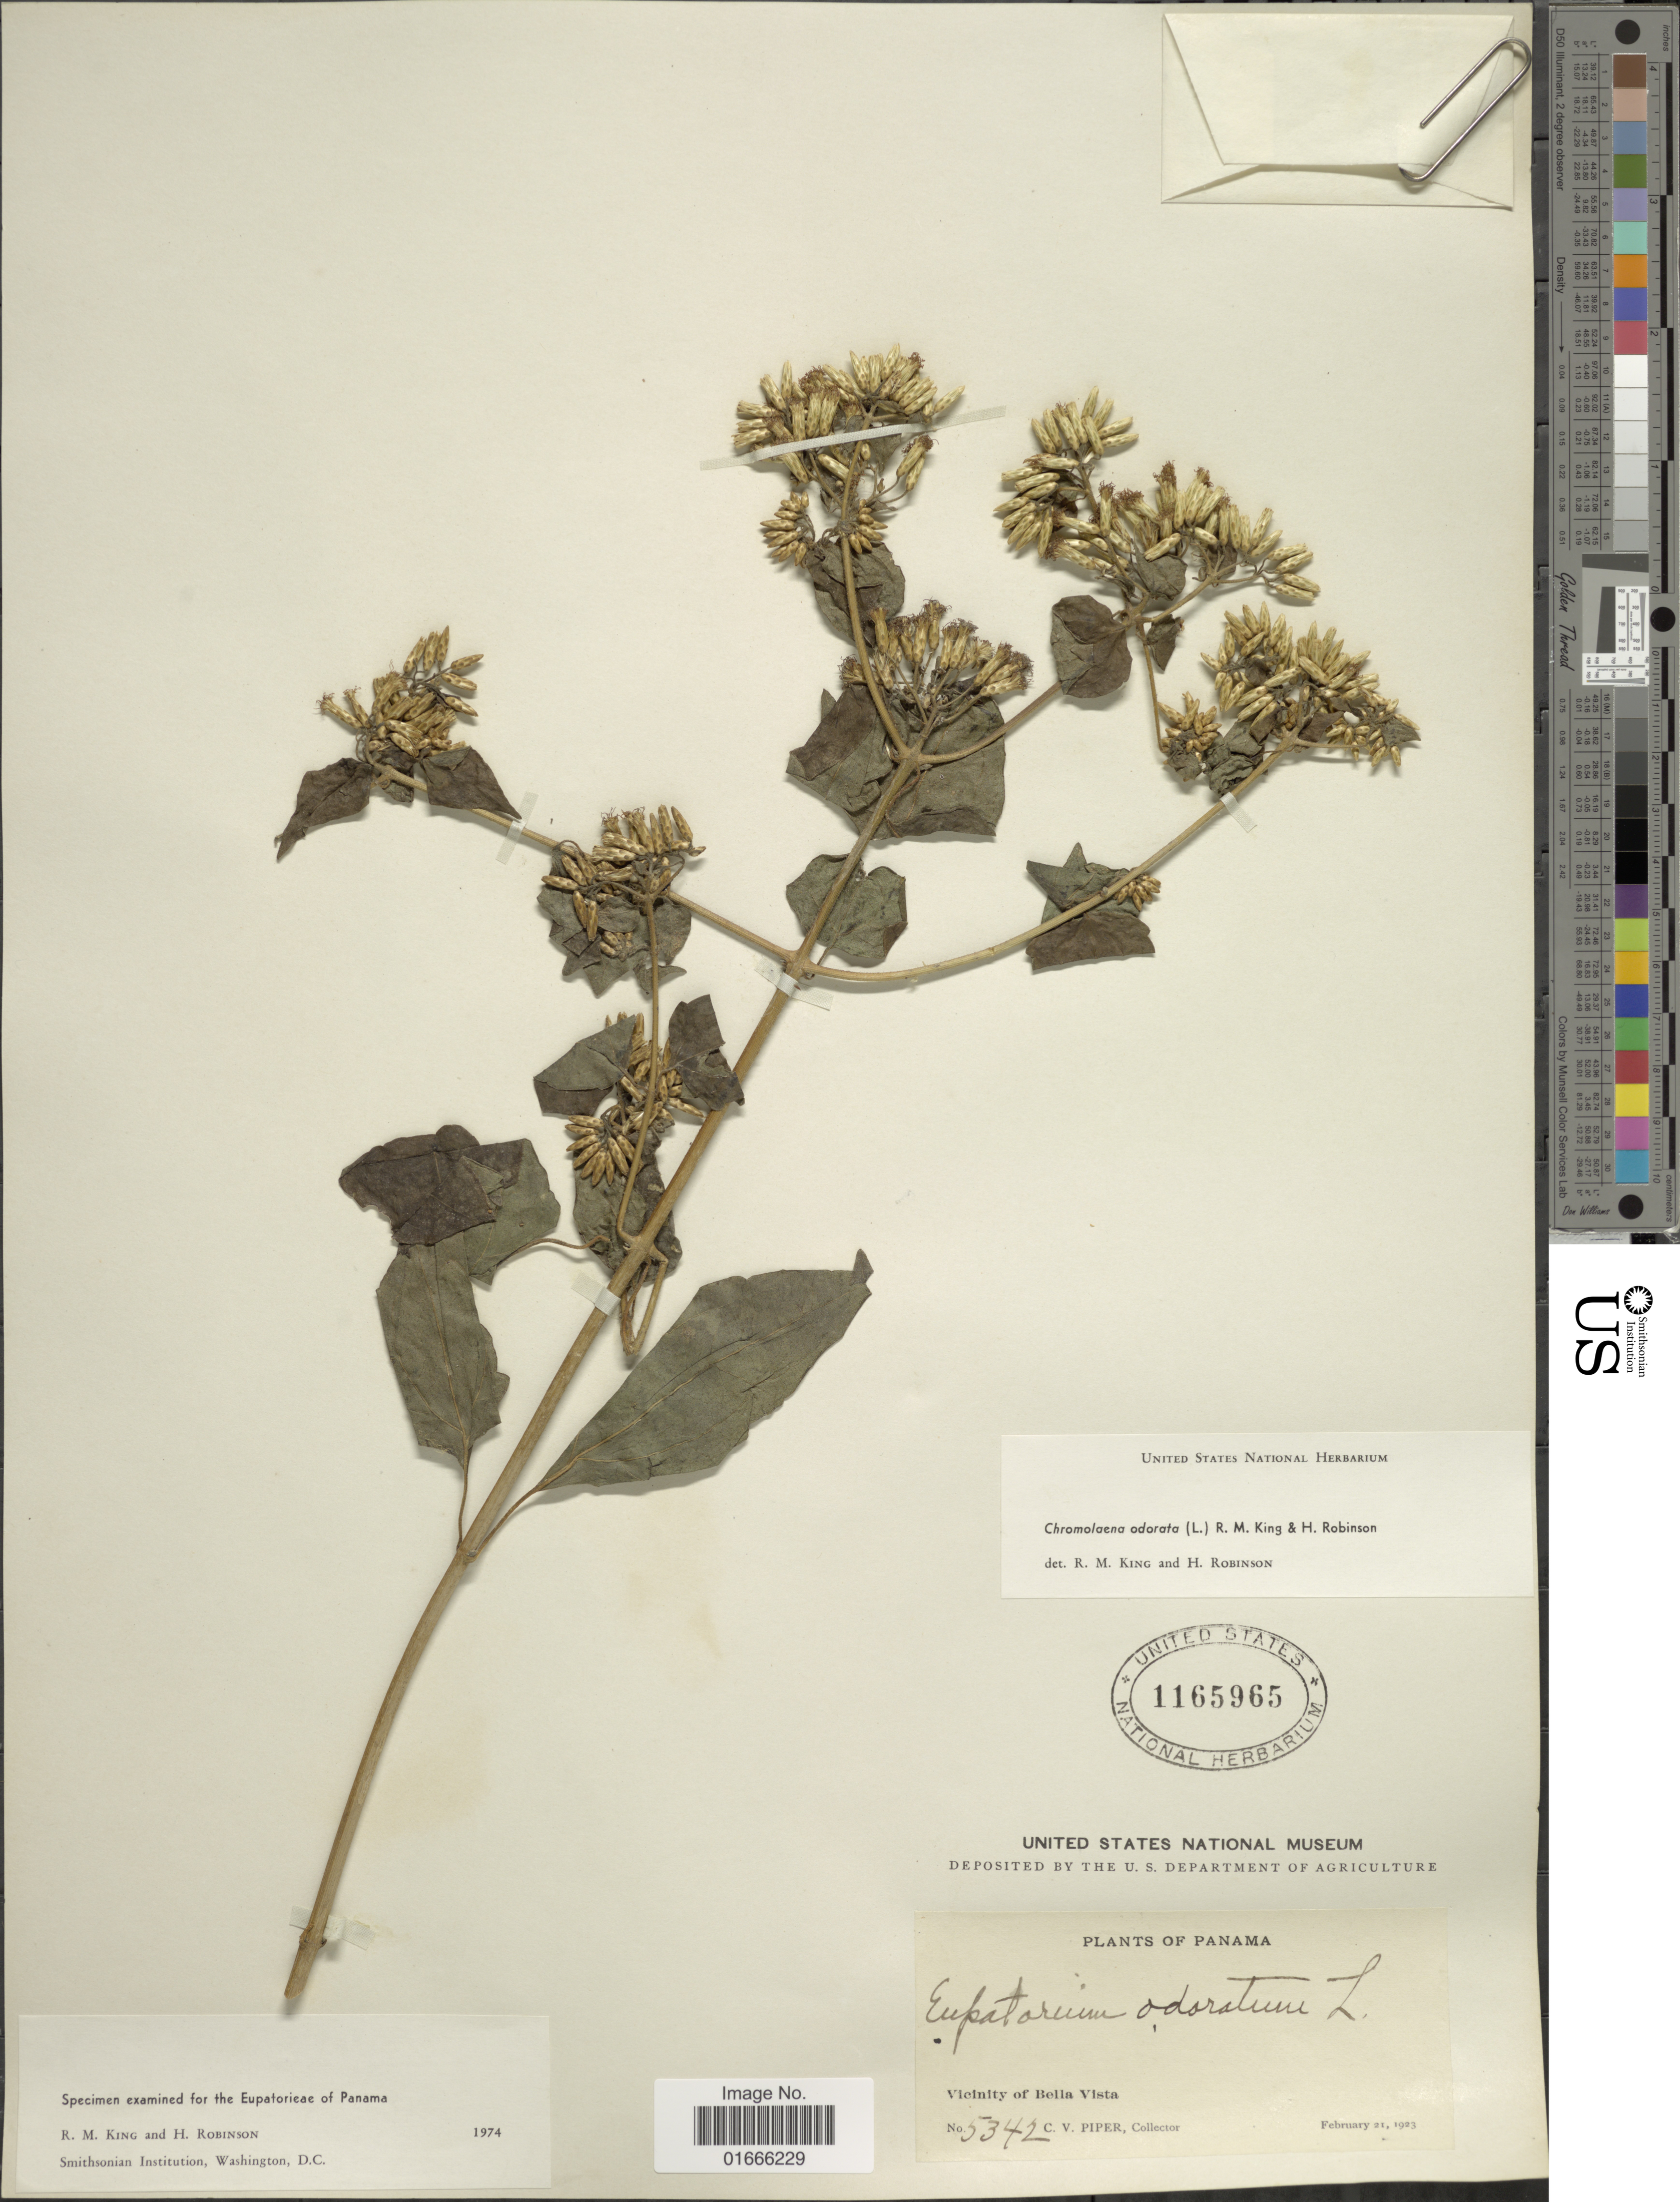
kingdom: Plantae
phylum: Tracheophyta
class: Magnoliopsida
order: Asterales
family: Asteraceae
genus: Chromolaena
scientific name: Chromolaena odorata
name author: (L.) R.M. King & H. Rob.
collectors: C. V. Piper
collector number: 5342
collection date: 1923-02-21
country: Panama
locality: Vicinity of Bella Vista.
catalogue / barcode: US 1165965